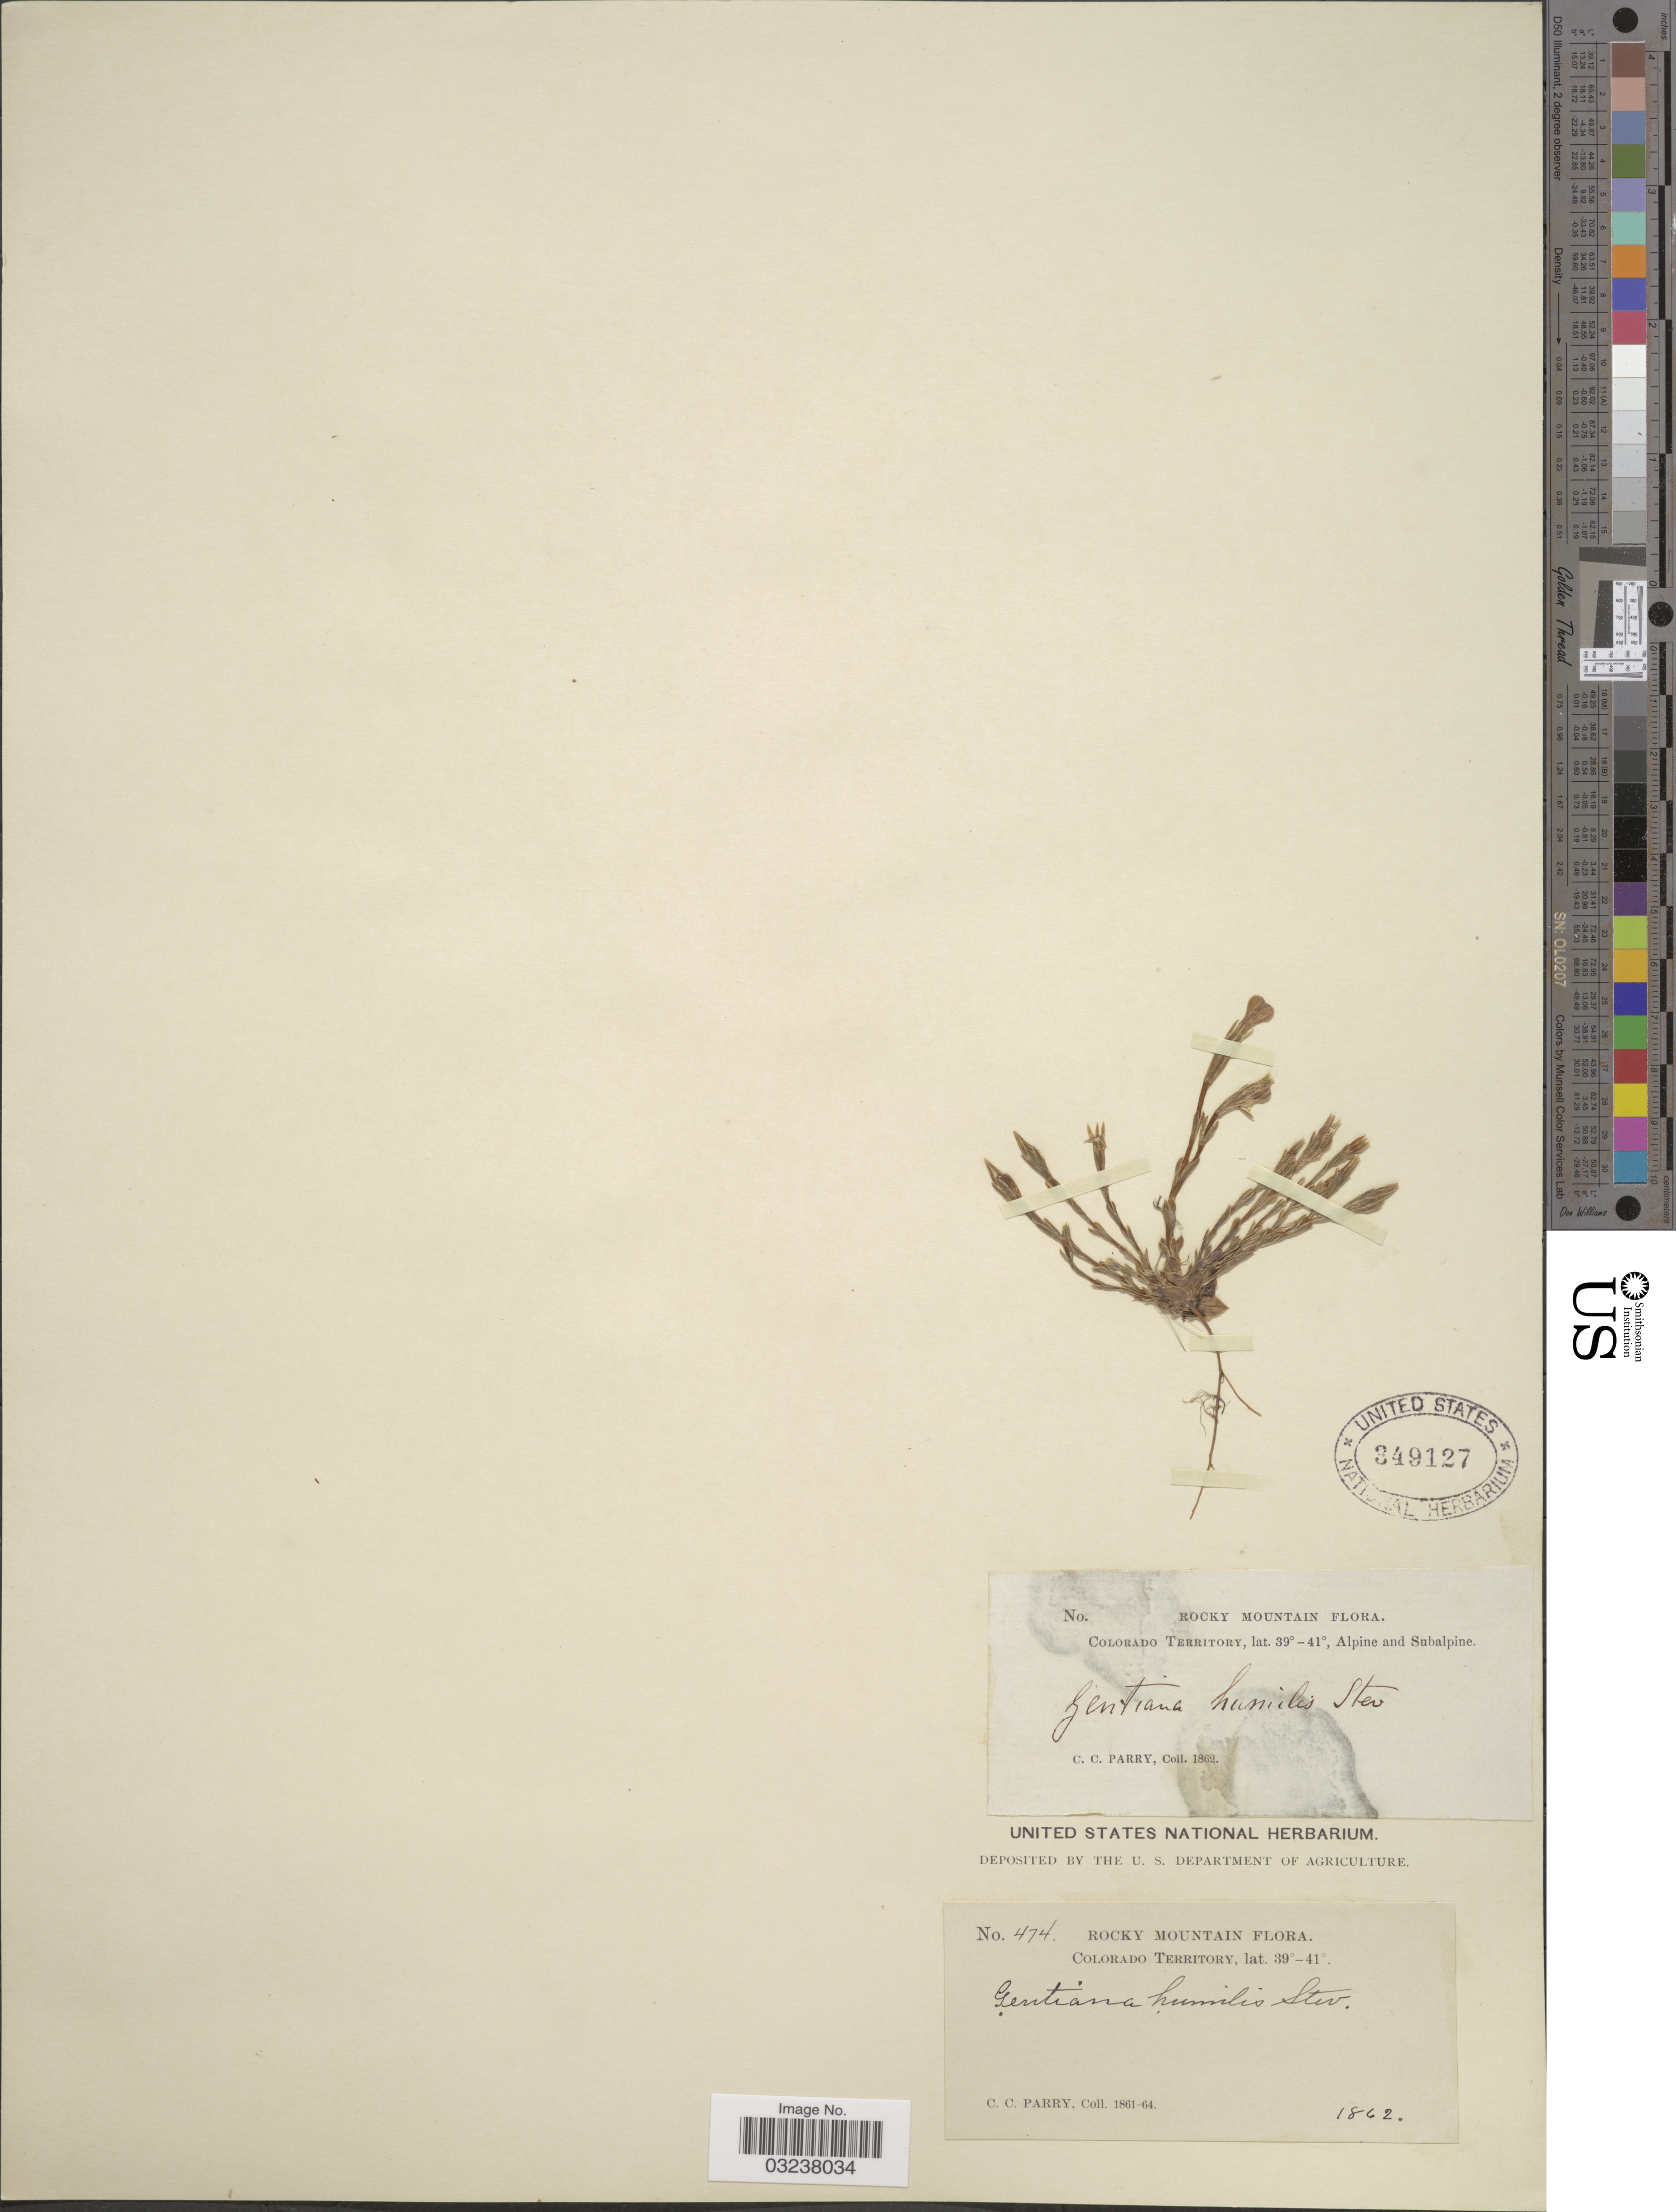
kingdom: Plantae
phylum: Tracheophyta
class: Magnoliopsida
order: Gentianales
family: Gentianaceae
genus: Gentiana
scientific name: Gentiana fremontii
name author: Torr.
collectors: C. C. Parry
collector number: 474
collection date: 1862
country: United States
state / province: Colorado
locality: Rocky Mountain. Colorado Territory. Alpine and Subalpine.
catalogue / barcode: US 349127